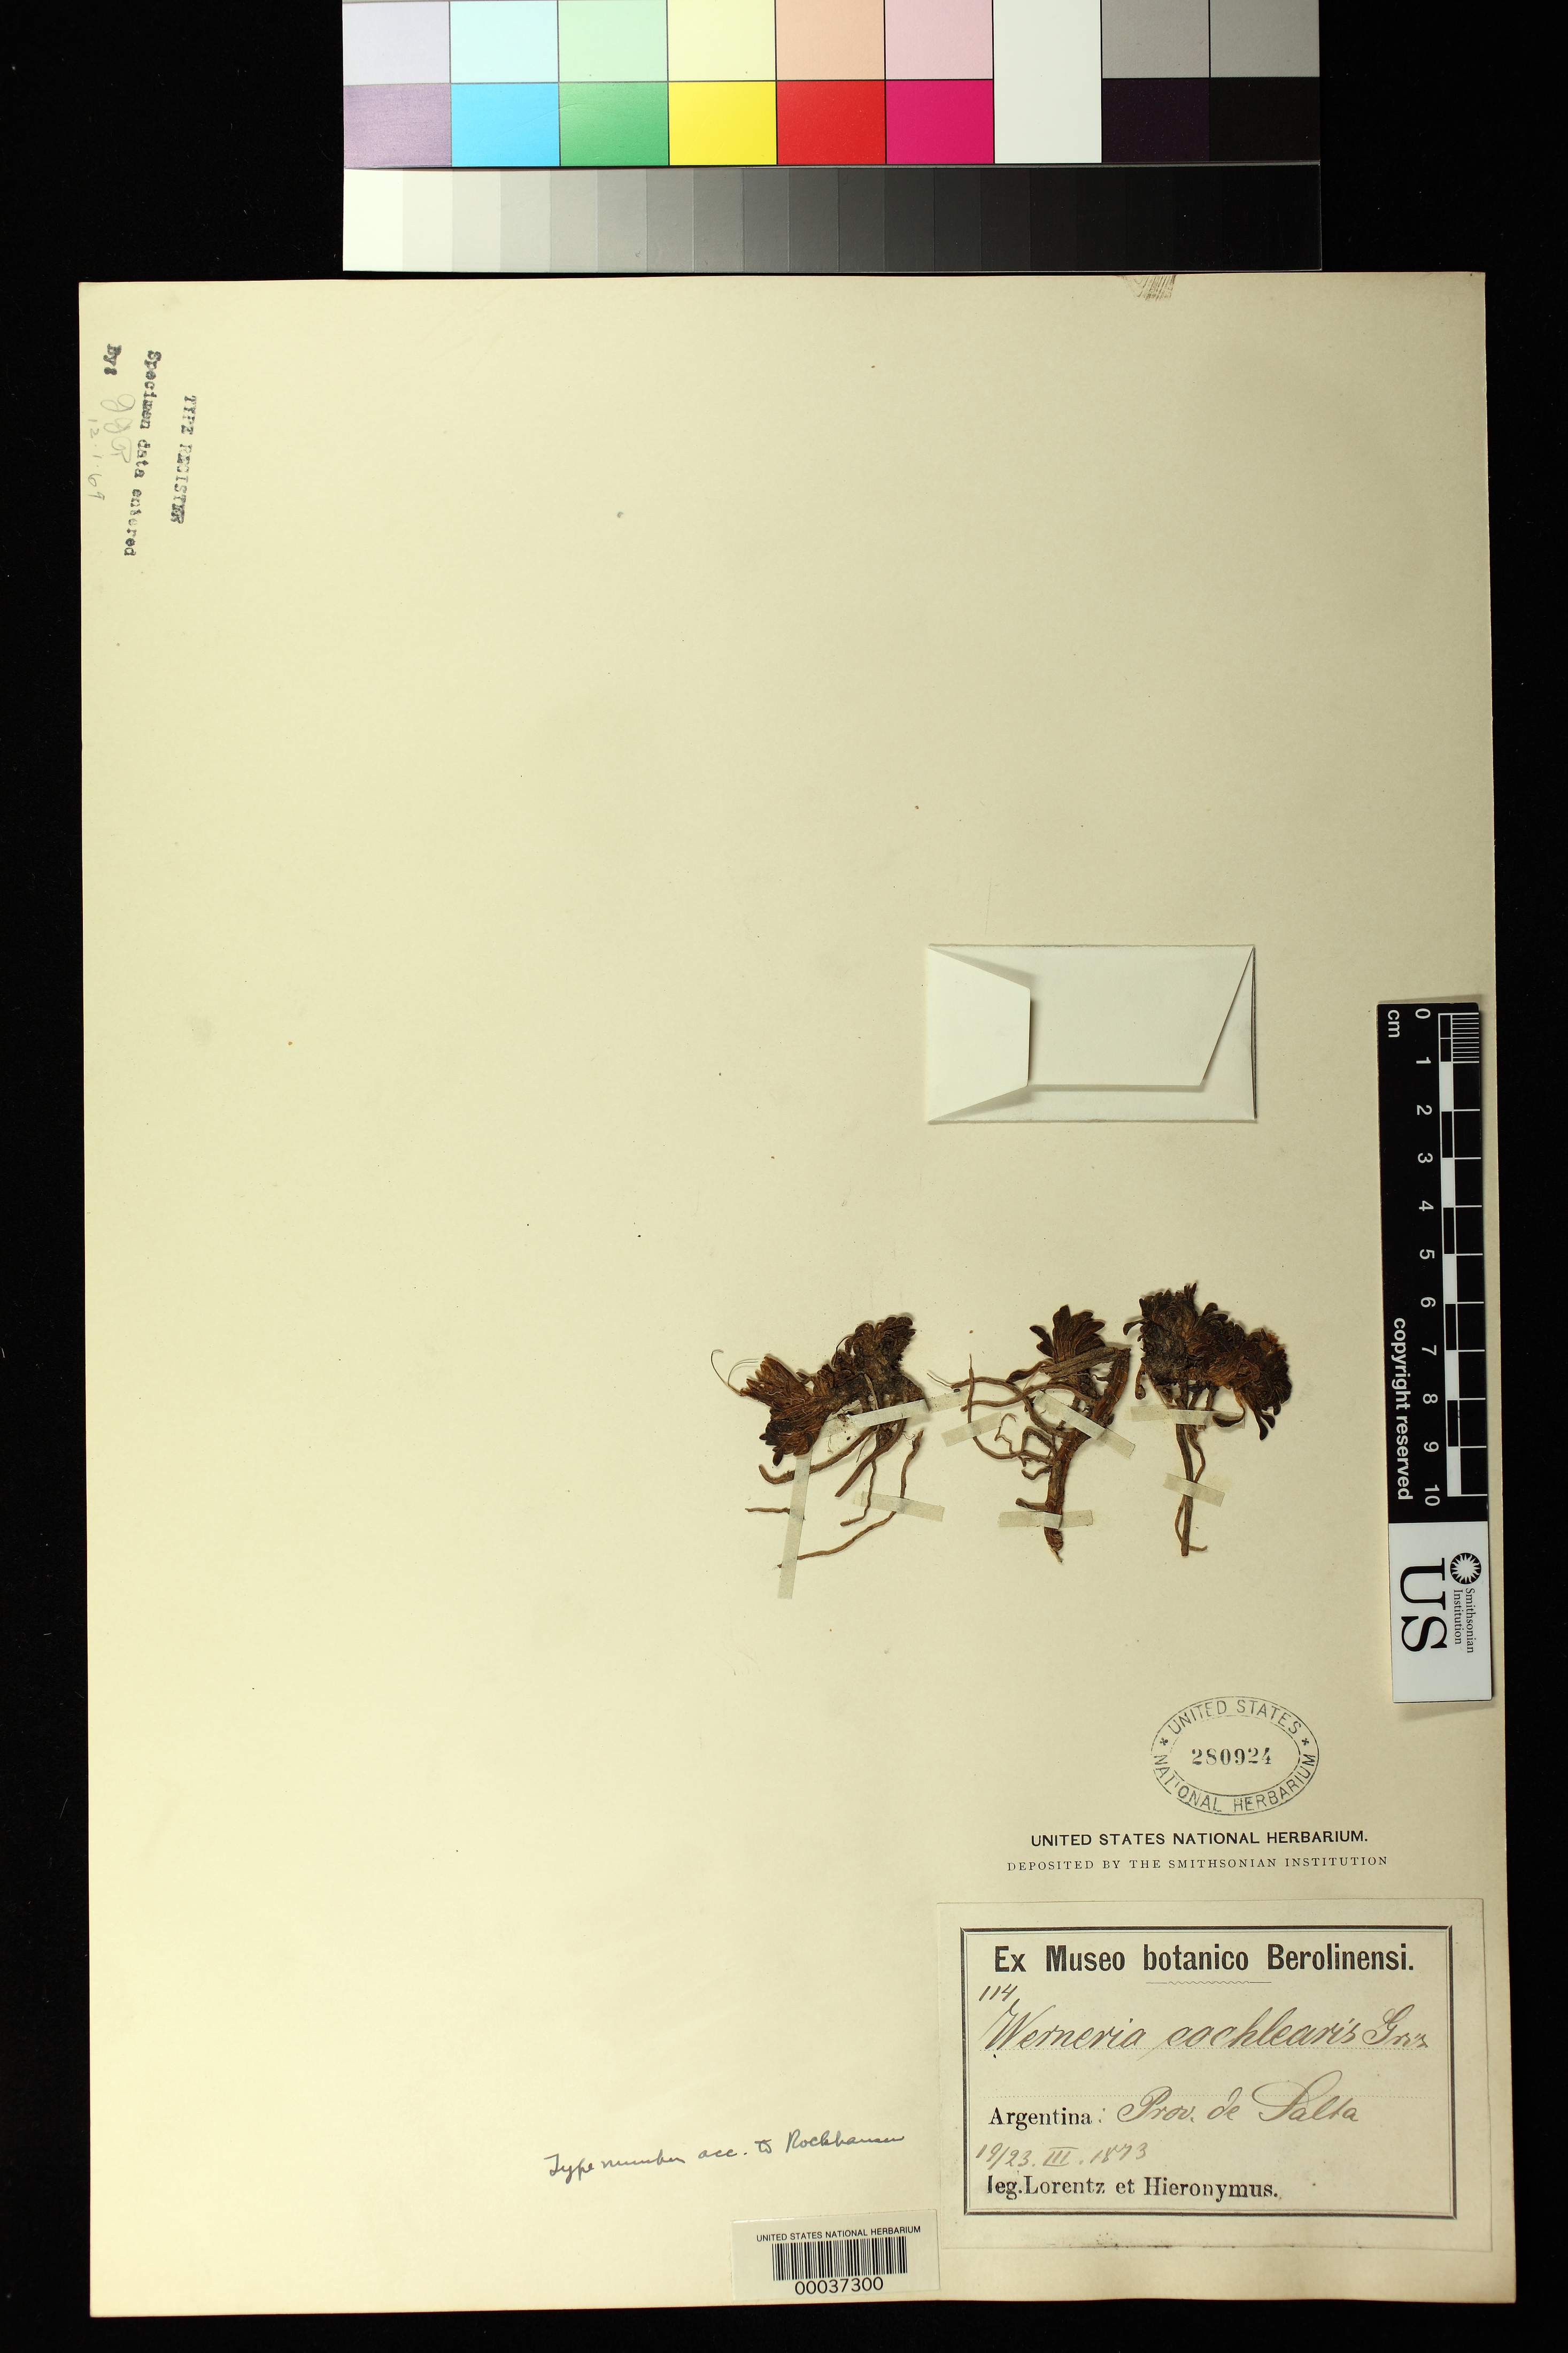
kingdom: Plantae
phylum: Tracheophyta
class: Magnoliopsida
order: Asterales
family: Asteraceae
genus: Werneria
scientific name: Werneria cochlearis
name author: Griseb.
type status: Type Collection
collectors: P. G. Lorentz & G. H. Hieronymus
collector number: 114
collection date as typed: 19 Mar 1873 to 23 Mar 1873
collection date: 1873-03-19/1873-03-23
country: Argentina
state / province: Salta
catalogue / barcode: US 280924